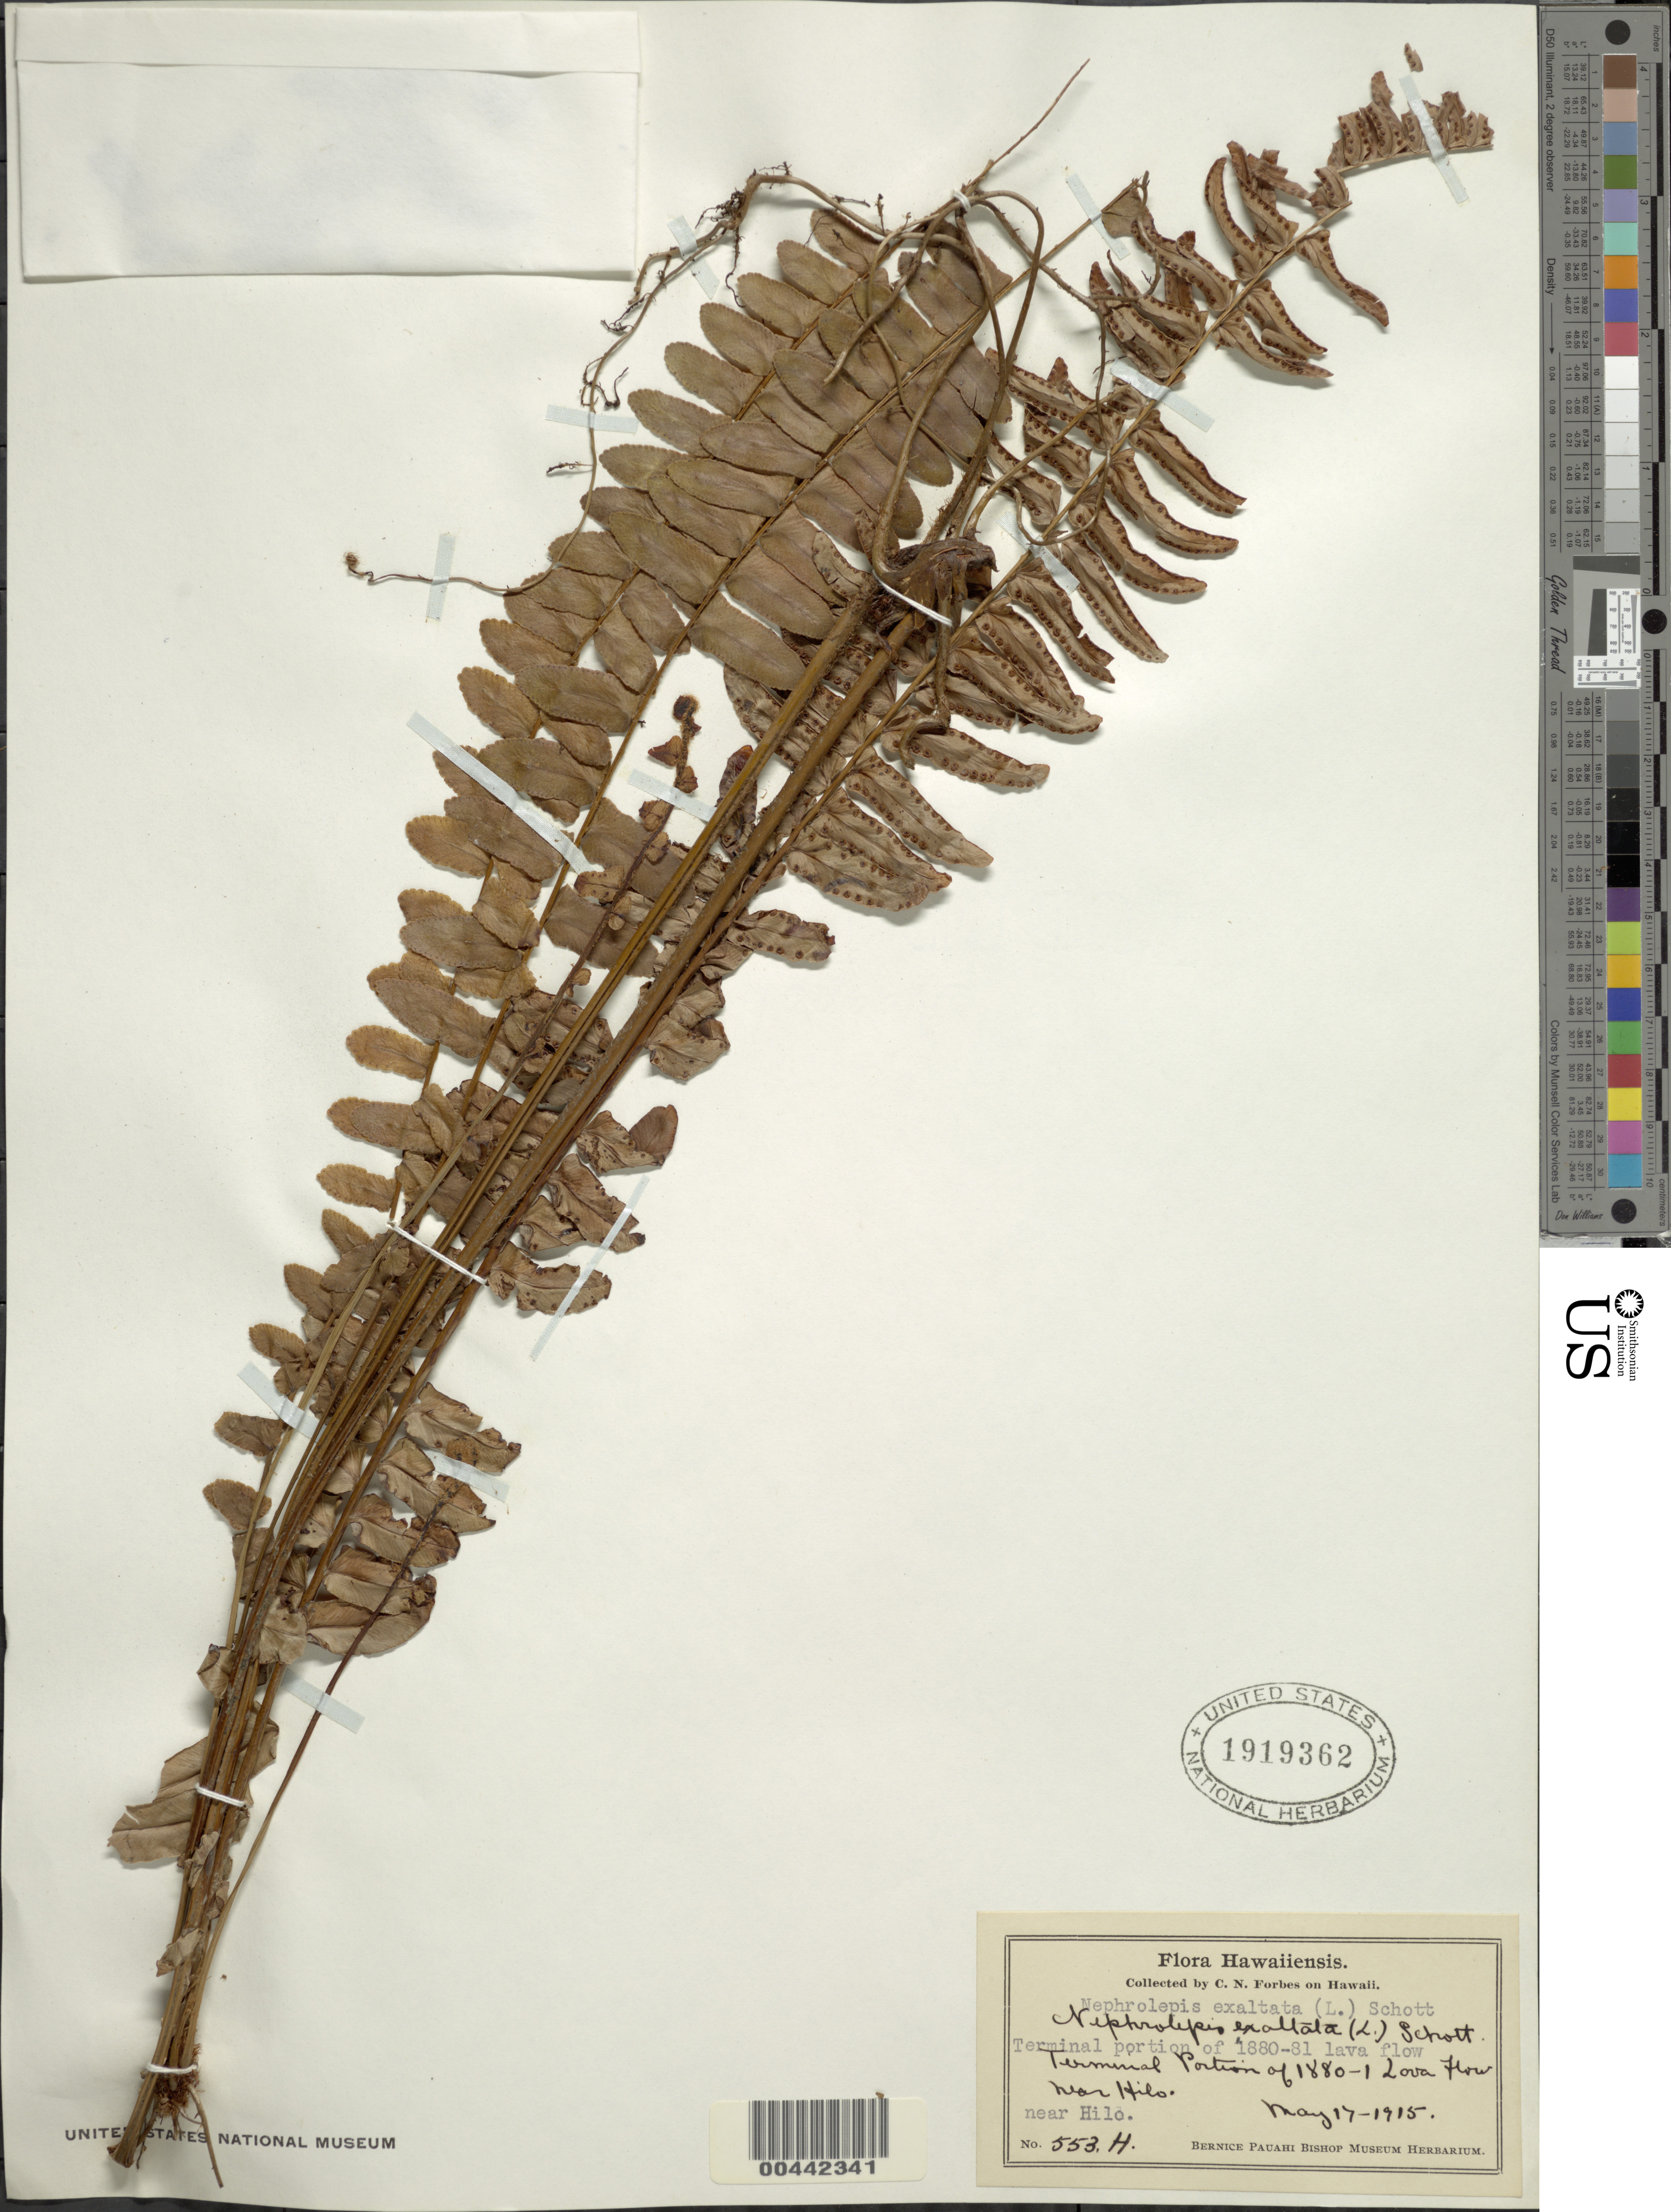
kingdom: Plantae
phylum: Tracheophyta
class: Polypodiopsida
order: Polypodiales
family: Nephrolepidaceae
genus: Nephrolepis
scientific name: Nephrolepis exaltata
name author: (L.) Schott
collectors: C. N. Forbes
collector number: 553.H.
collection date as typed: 17 May 1915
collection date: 1915-05-17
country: United States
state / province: Hawaii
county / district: Hawaii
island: Hawaii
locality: Terminal portion of 1880-81 lava flow near Hilo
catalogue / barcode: US 1919362